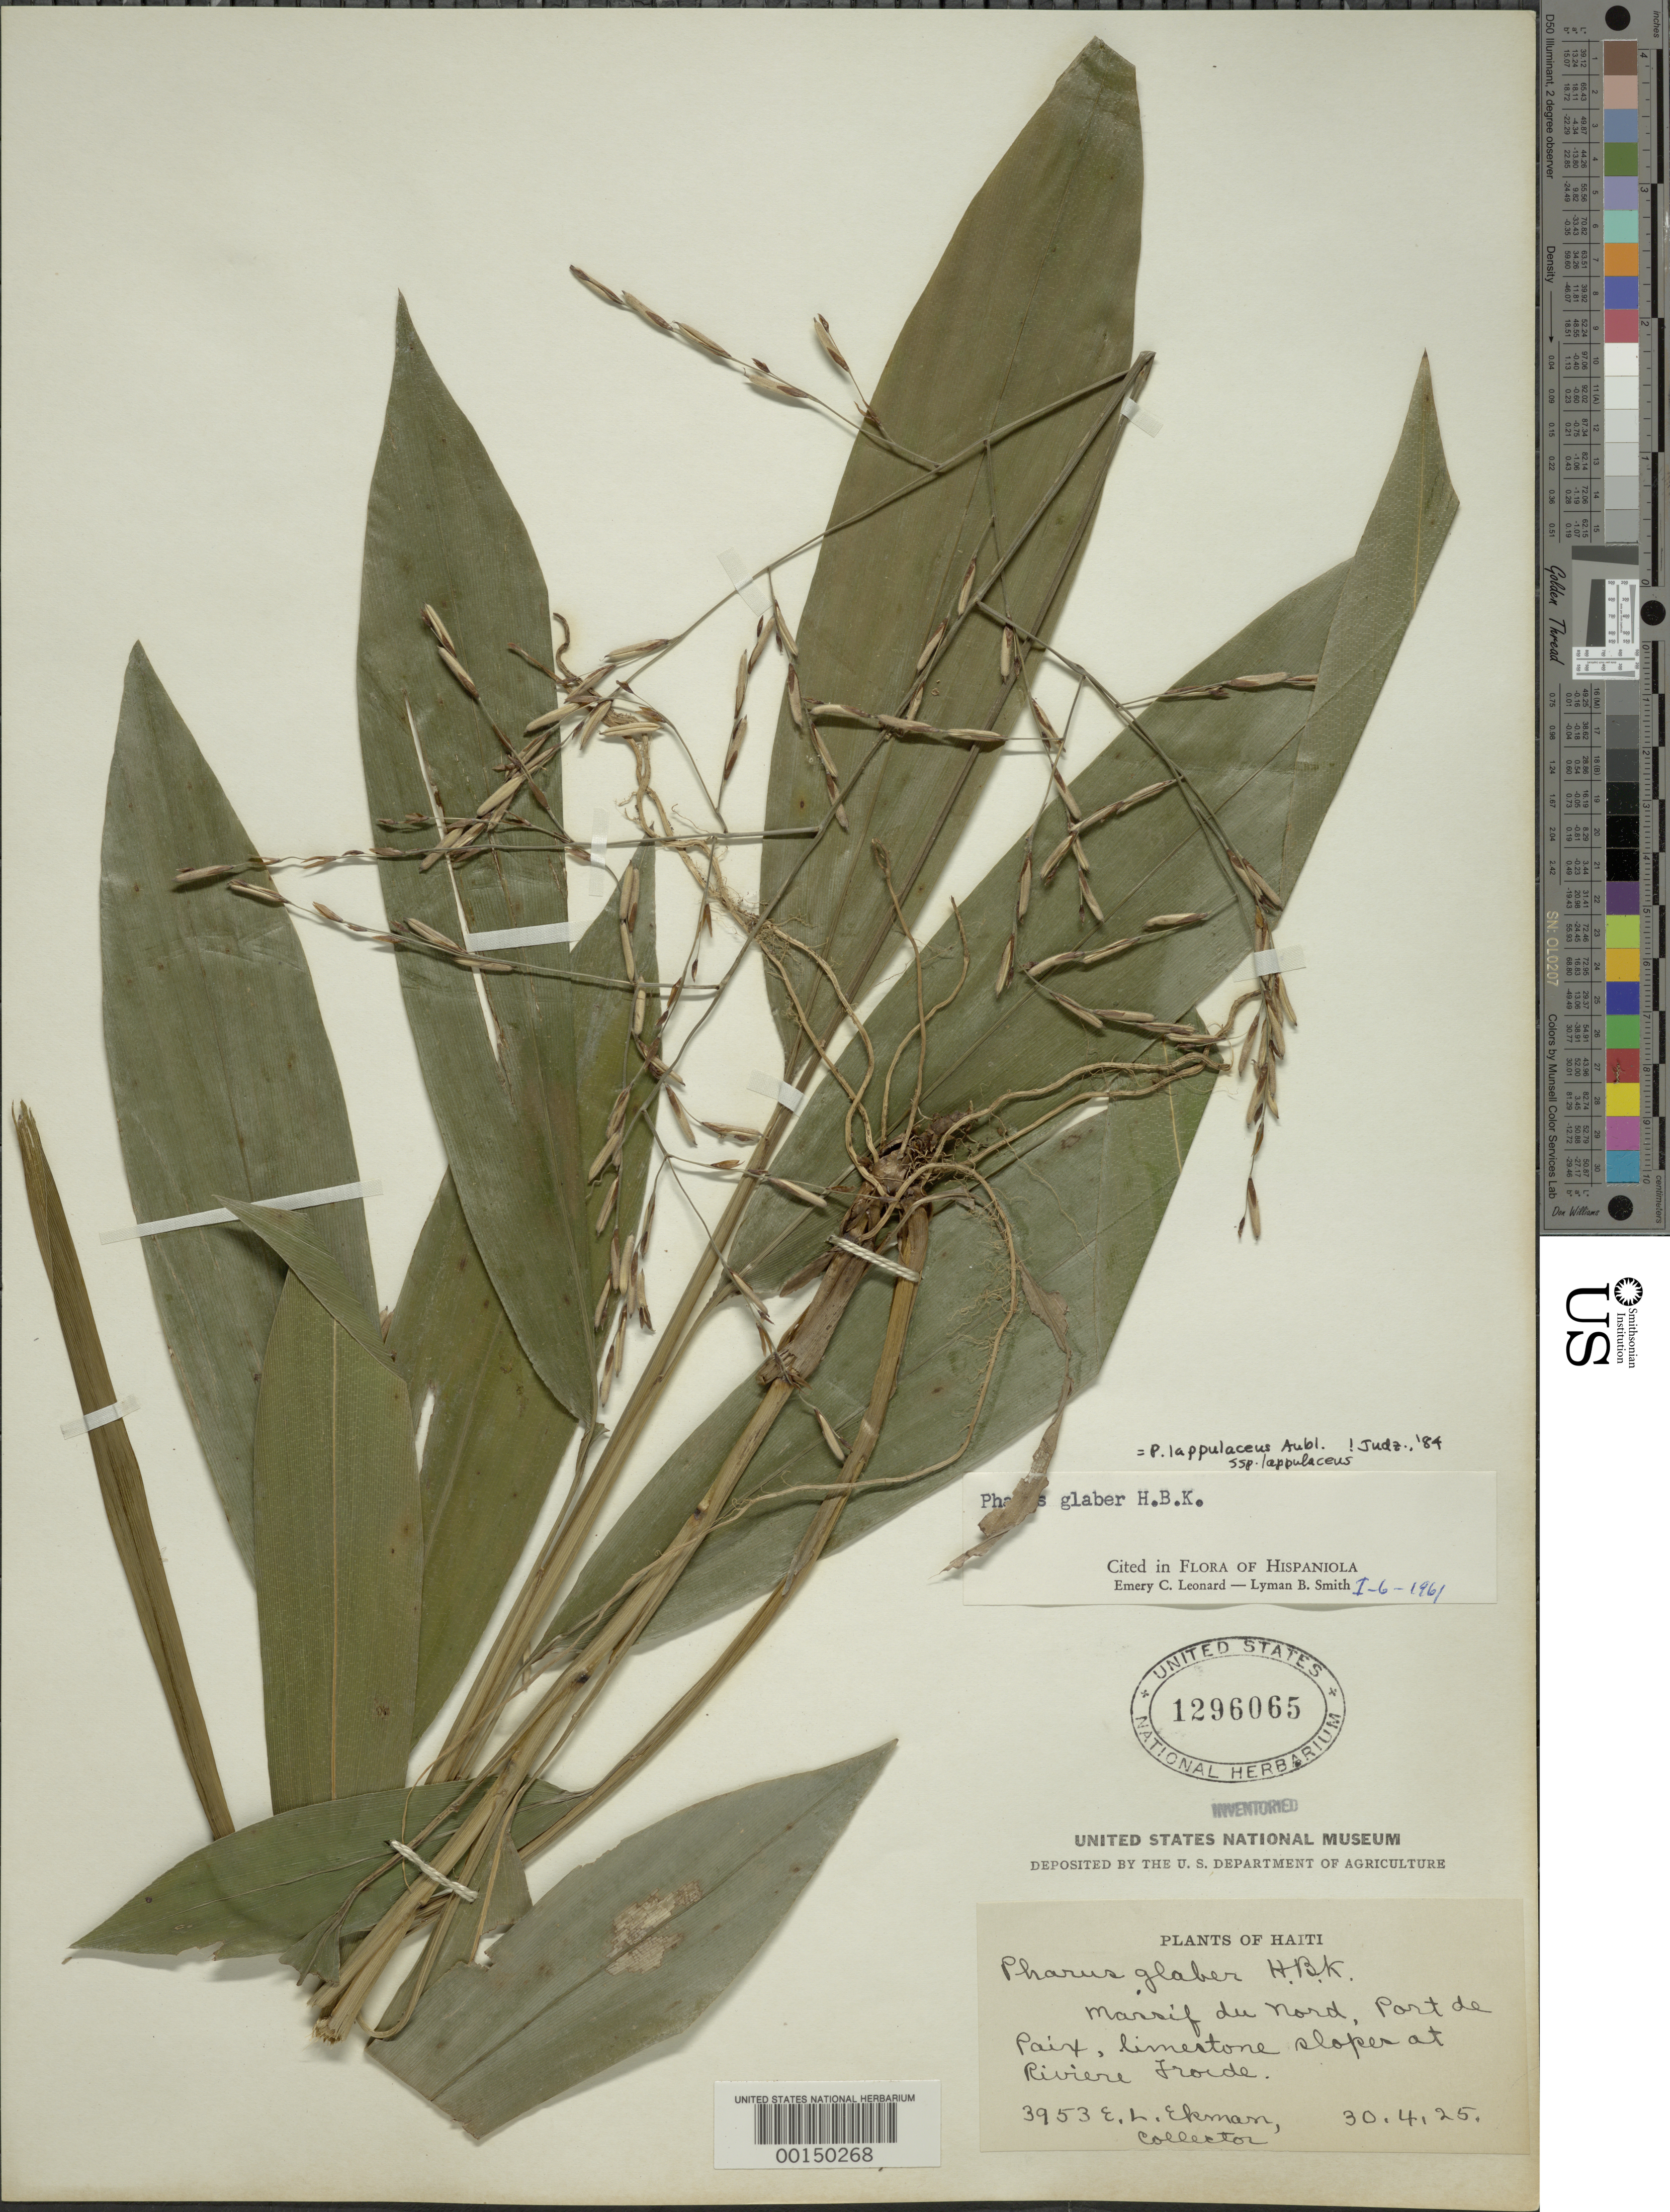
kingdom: Plantae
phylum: Tracheophyta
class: Liliopsida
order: Poales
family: Poaceae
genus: Pharus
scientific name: Pharus lappulaceus subsp. lappulaceus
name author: Aubl.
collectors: E. L. Ekman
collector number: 3953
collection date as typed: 30 Apr 1925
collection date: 1925-04-30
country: Haiti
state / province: Nord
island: Hispaniola Island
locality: Paix, riviere forde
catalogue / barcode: US 1296065